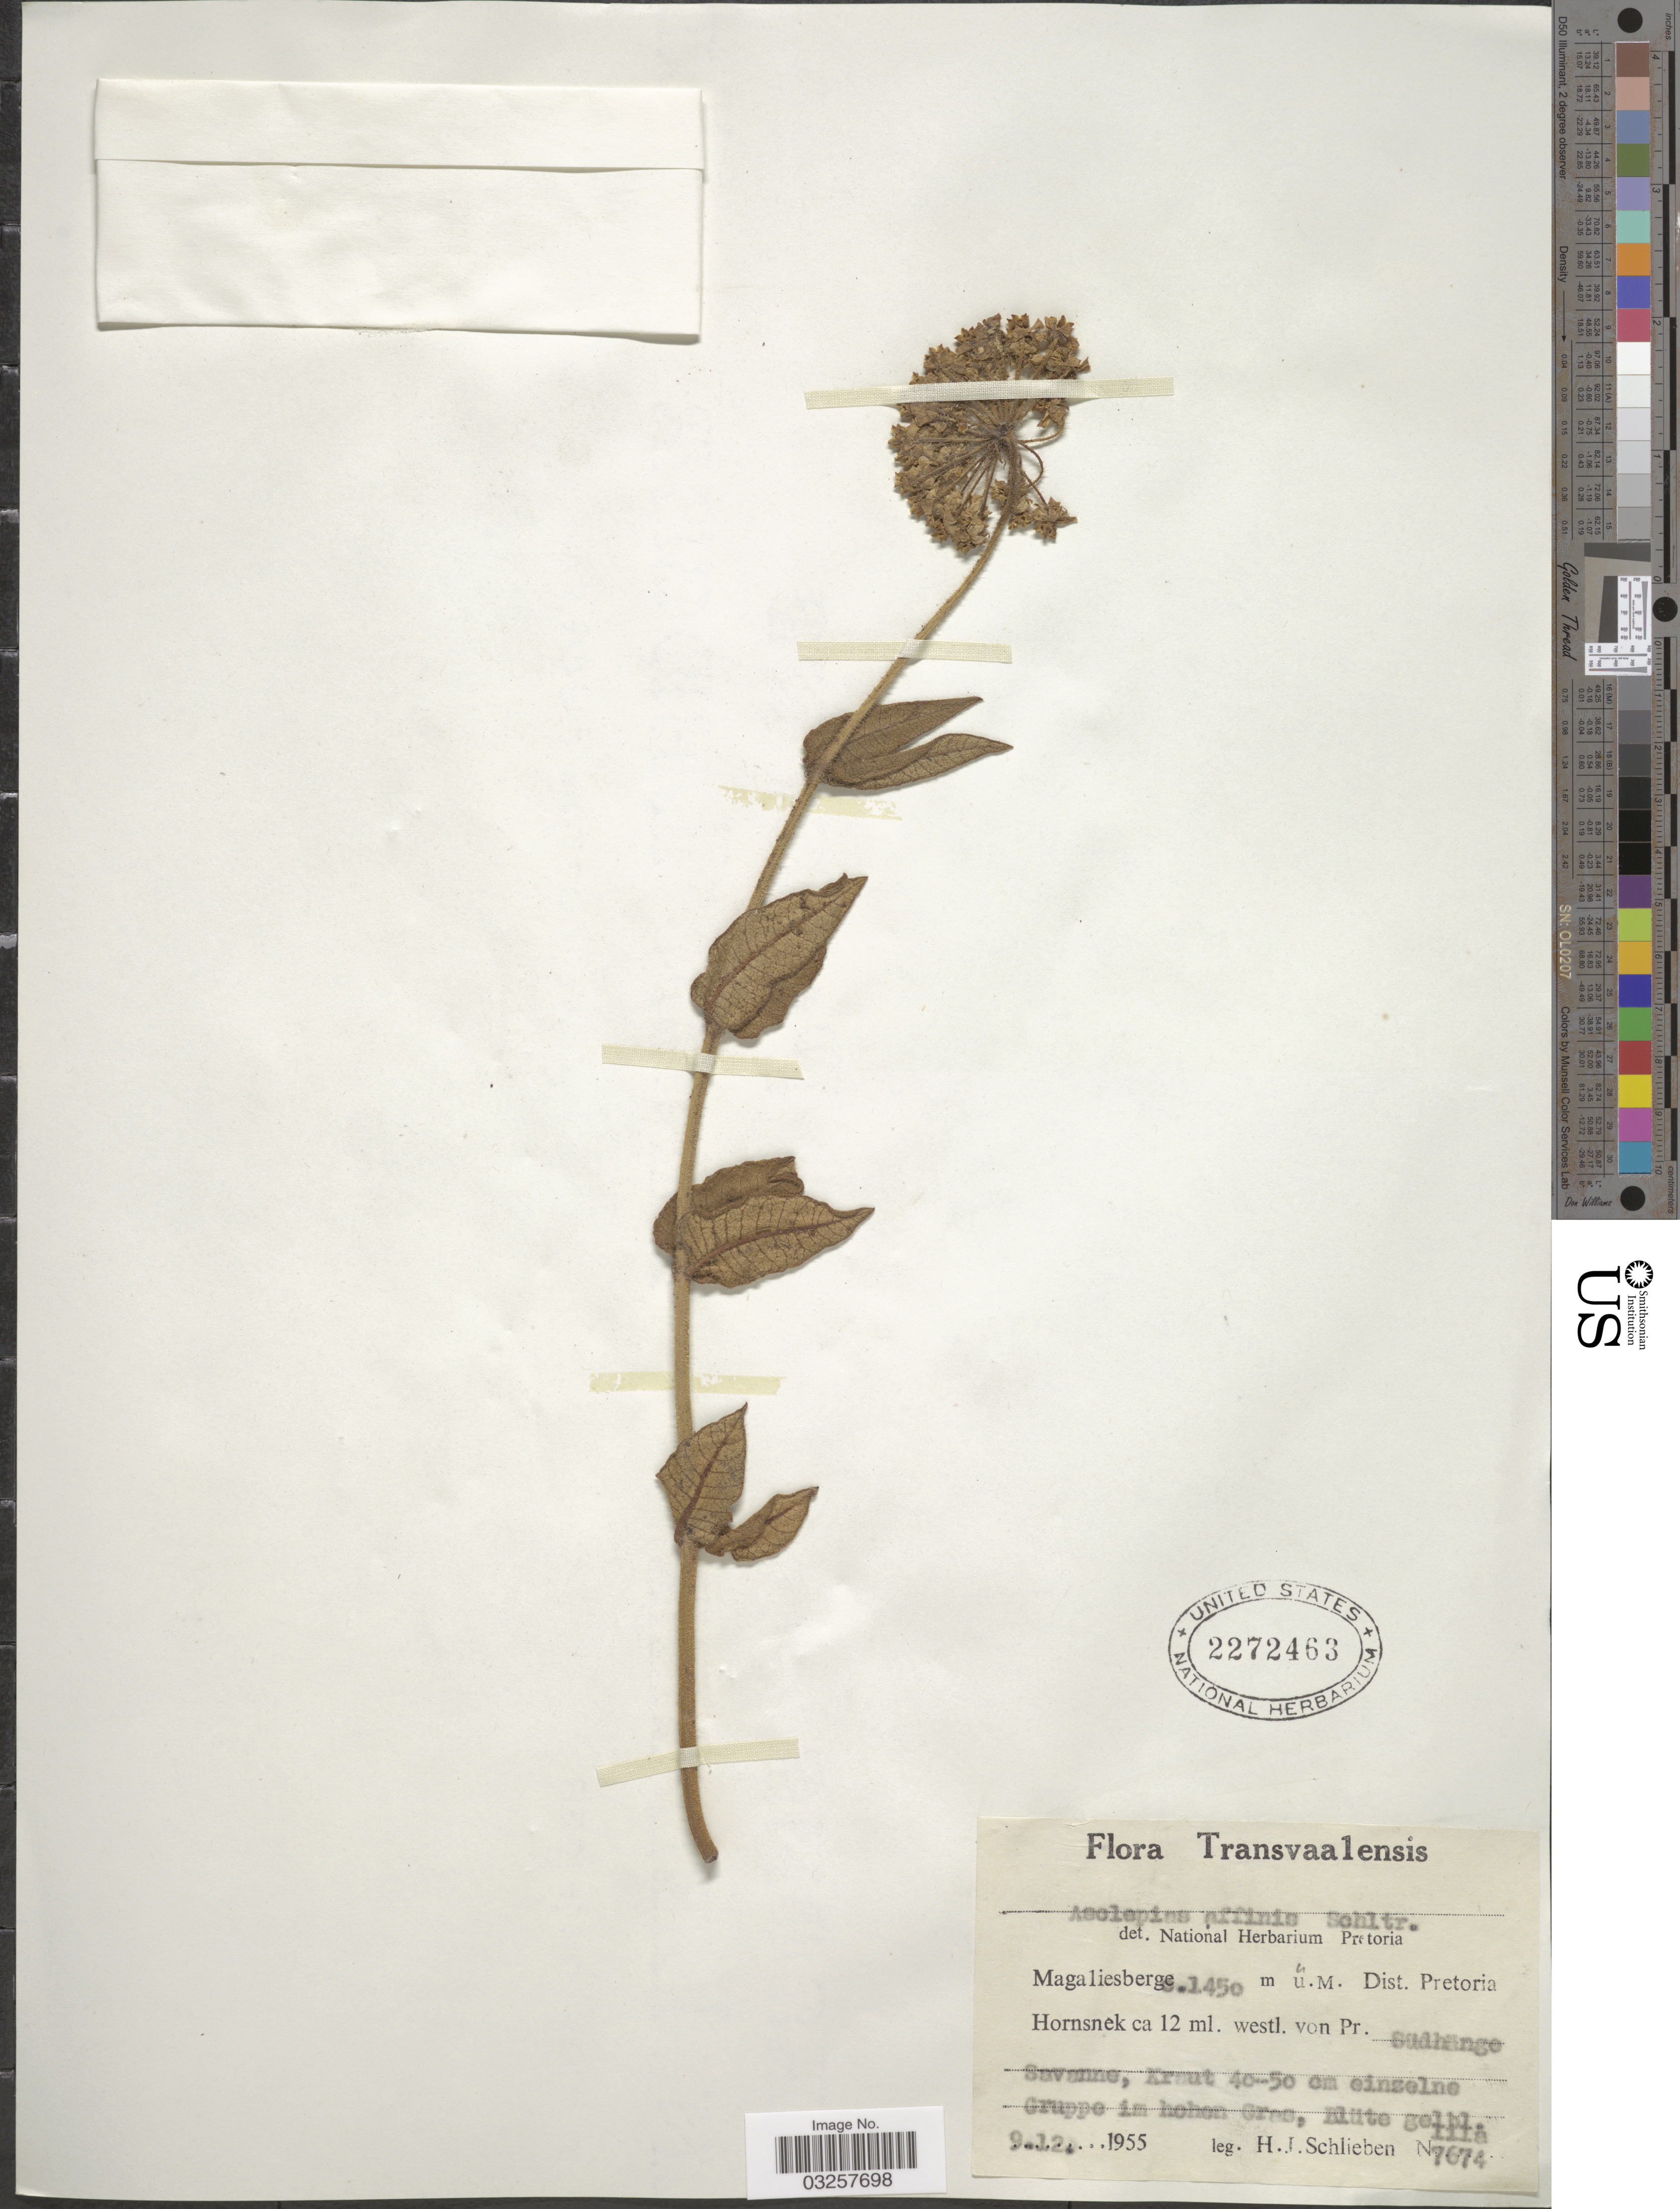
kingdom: Plantae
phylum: Tracheophyta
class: Magnoliopsida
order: Gentianales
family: Apocynaceae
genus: Asclepias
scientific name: Asclepias affinis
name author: (Schltr.) Schltr.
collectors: H. J. Schlieben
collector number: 111a/7674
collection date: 1955-12-09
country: South Africa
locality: Transvaalensis. Magaliesberge. Dist. Pretoria. Hornsnek ca 12 ml. westl. von Pr. Südhänge Savanne.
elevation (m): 1450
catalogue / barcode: US 2272463